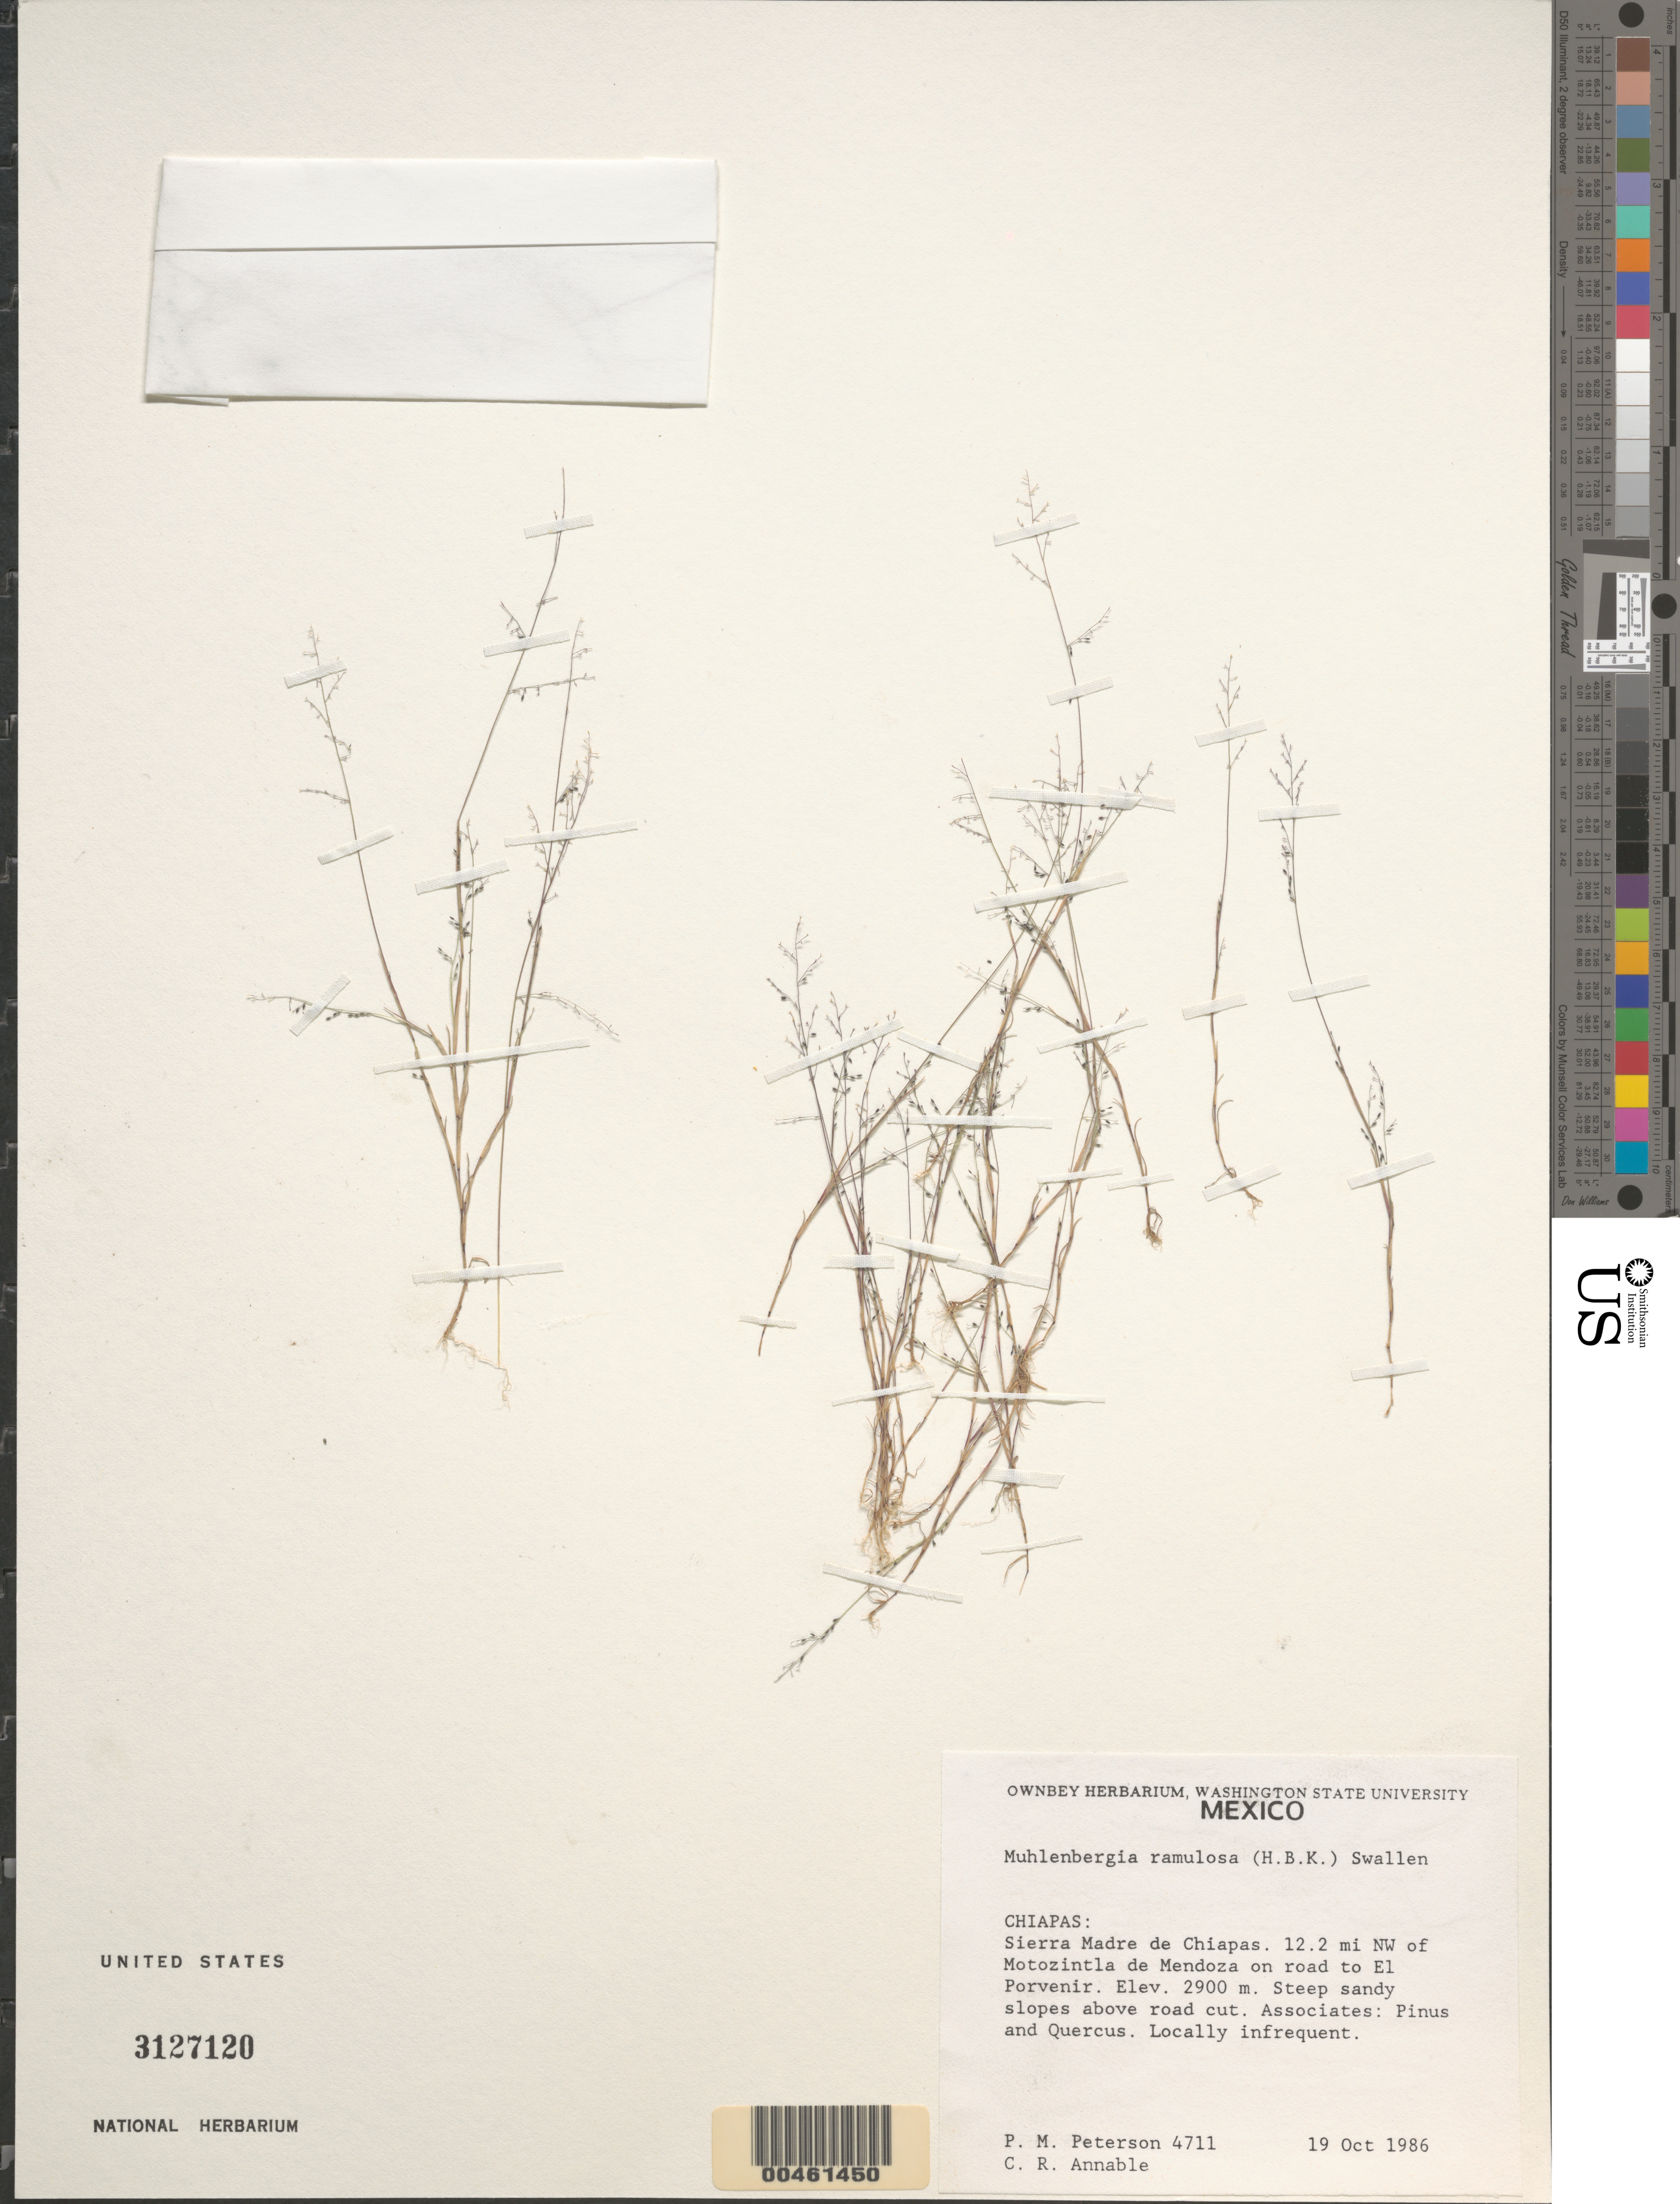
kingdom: Plantae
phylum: Tracheophyta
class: Liliopsida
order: Poales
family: Poaceae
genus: Muhlenbergia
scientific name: Muhlenbergia ramulosa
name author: (Kunth) Swallen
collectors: P. M. Peterson & C. R. Annable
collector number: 04711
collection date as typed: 19 Oct 1986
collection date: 1986-10-19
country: Mexico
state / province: Chiapas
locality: Sierra Madre de Chiapas, 12.2 miles NW of Motozintla de Mendoza on road to El Porvenir.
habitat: Associated with Pinus and Quercus.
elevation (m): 2900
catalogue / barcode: US 3127120